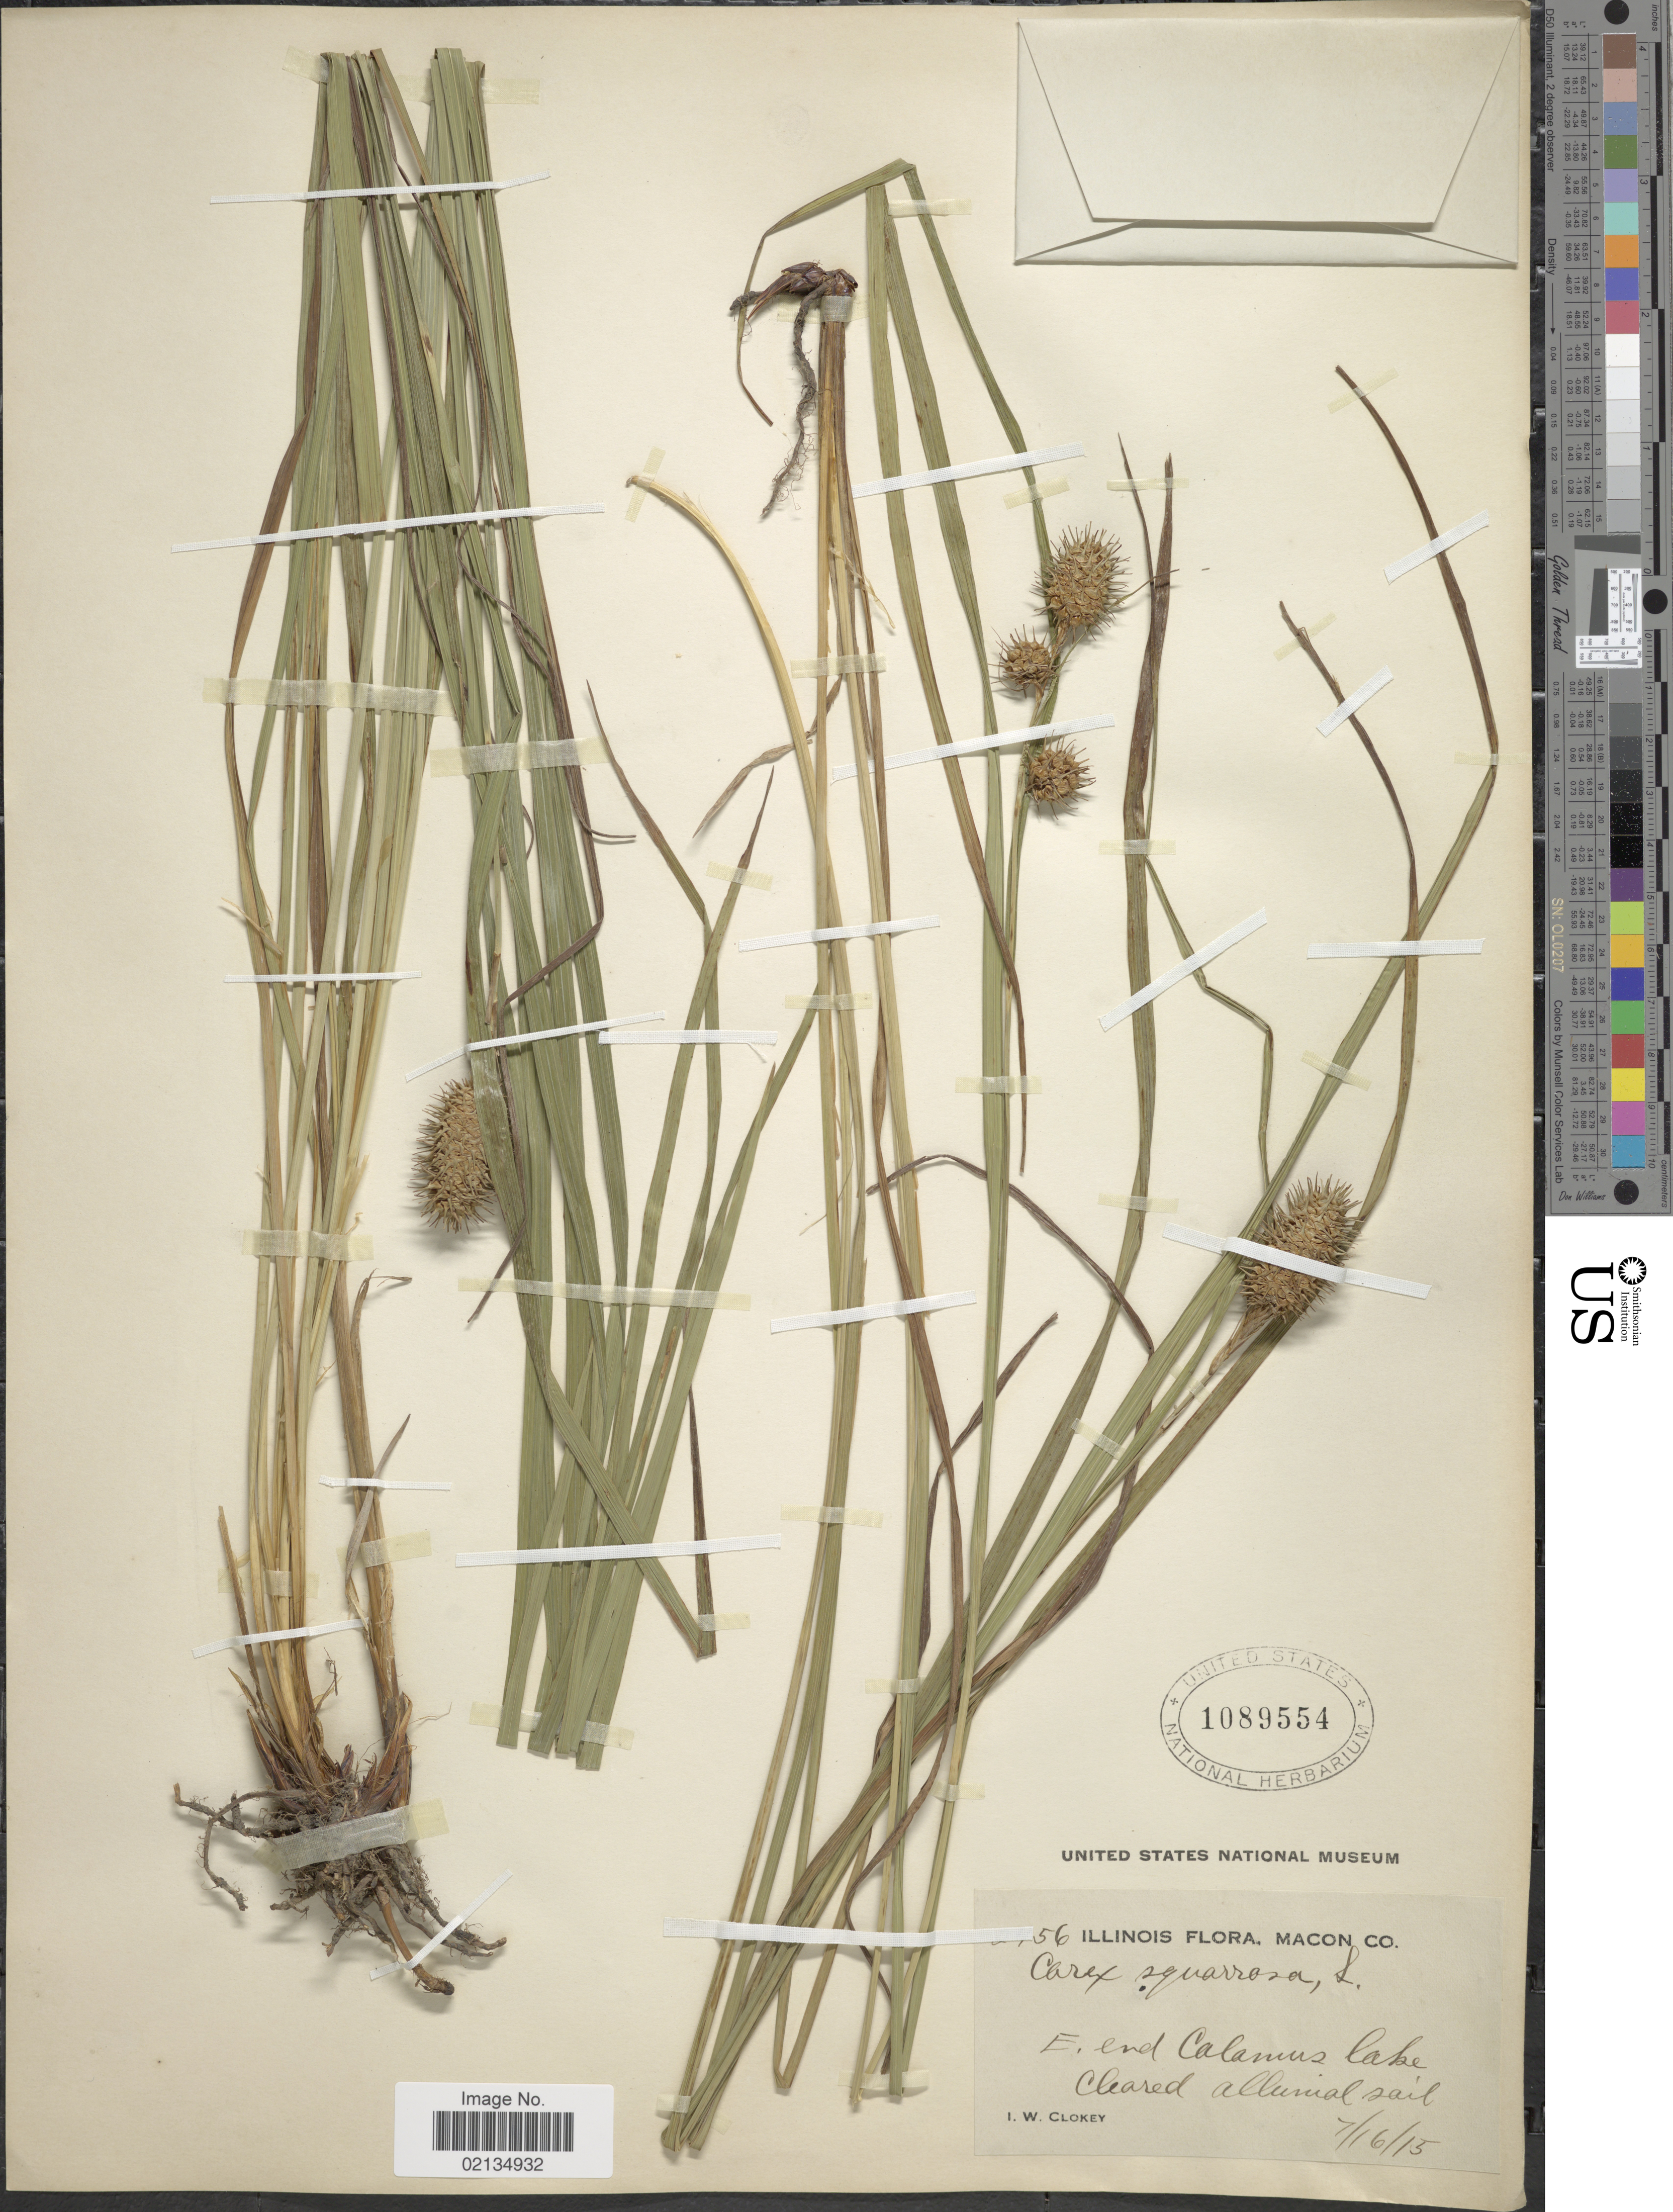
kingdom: Plantae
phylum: Tracheophyta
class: Liliopsida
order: Poales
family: Cyperaceae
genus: Carex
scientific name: Carex squarrosa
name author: L.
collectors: I. W. Clokey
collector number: !56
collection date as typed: Transcribed d/m/y: 16/7/15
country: United States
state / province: Illinois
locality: E. end Calamus lake, Cleared alluvial soil. Macon Co.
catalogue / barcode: US 1089554